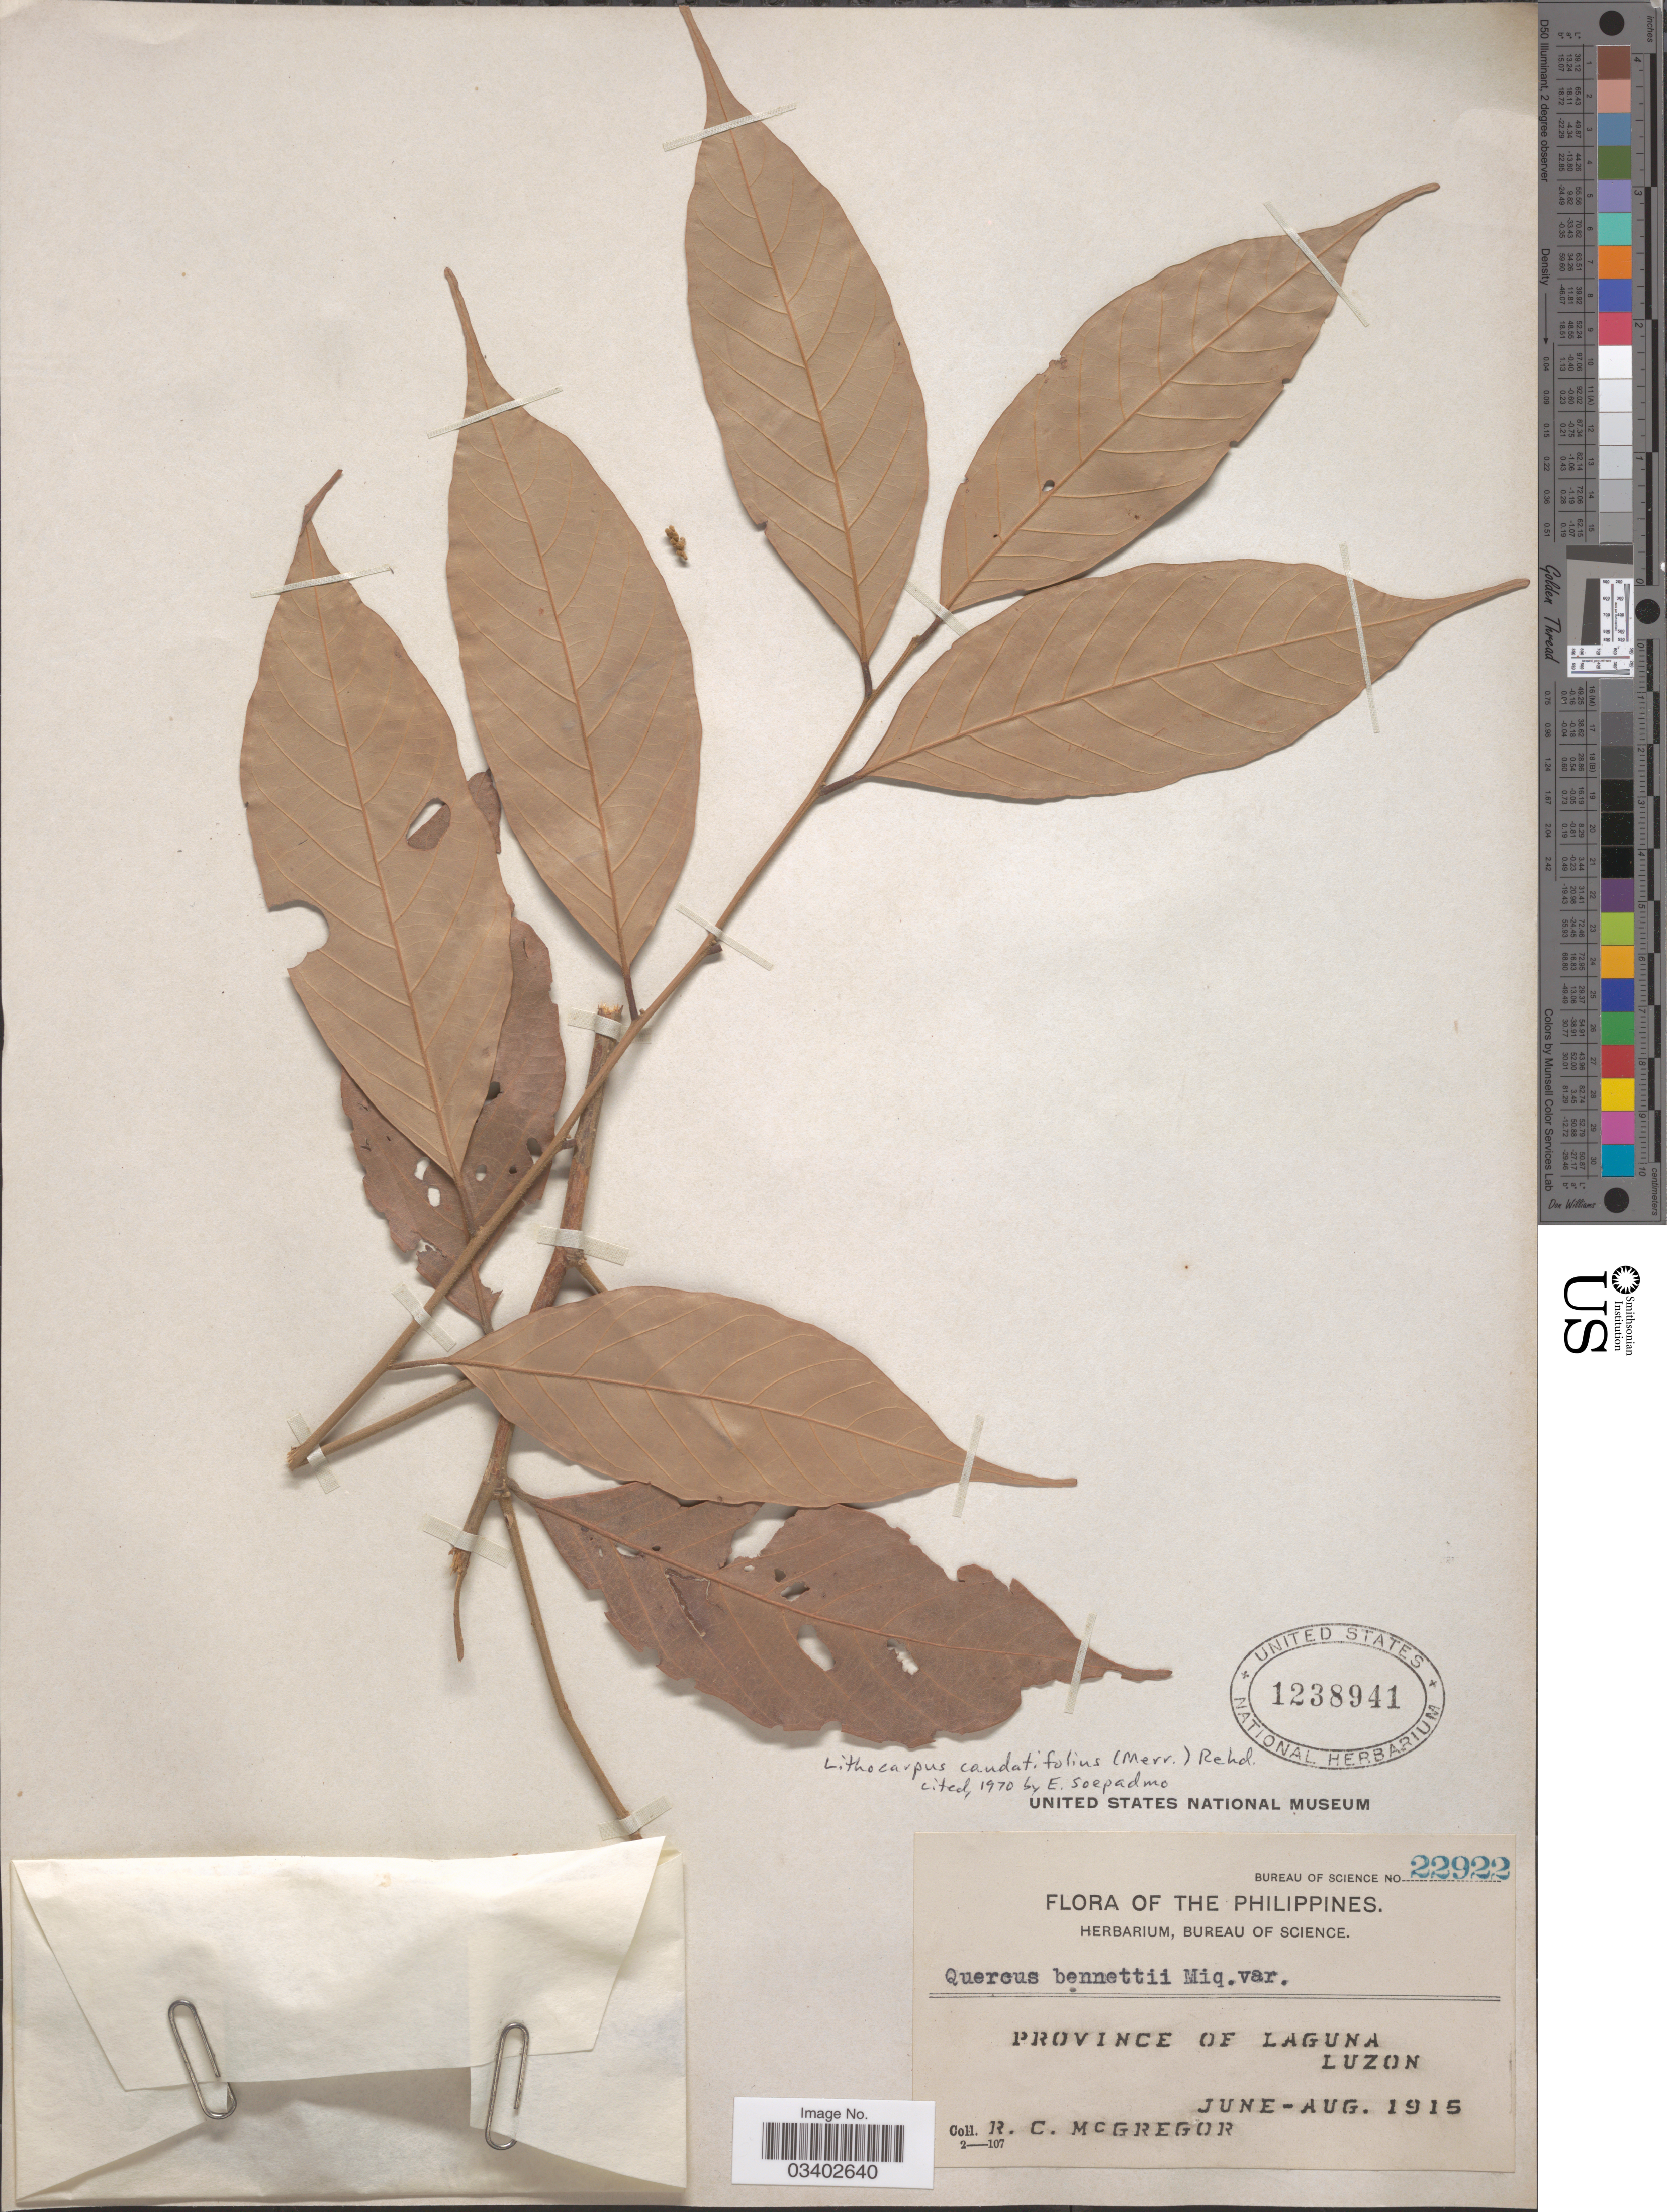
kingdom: Plantae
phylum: Tracheophyta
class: Magnoliopsida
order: Fagales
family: Fagaceae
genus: Lithocarpus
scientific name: Lithocarpus caudatifolius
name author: (Merr.) Rehder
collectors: R. C. McGregor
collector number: Bureau of Science 22922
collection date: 1915-06/1915-08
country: Philippines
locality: Province of Laguna. Luzon.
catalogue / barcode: US 1238941